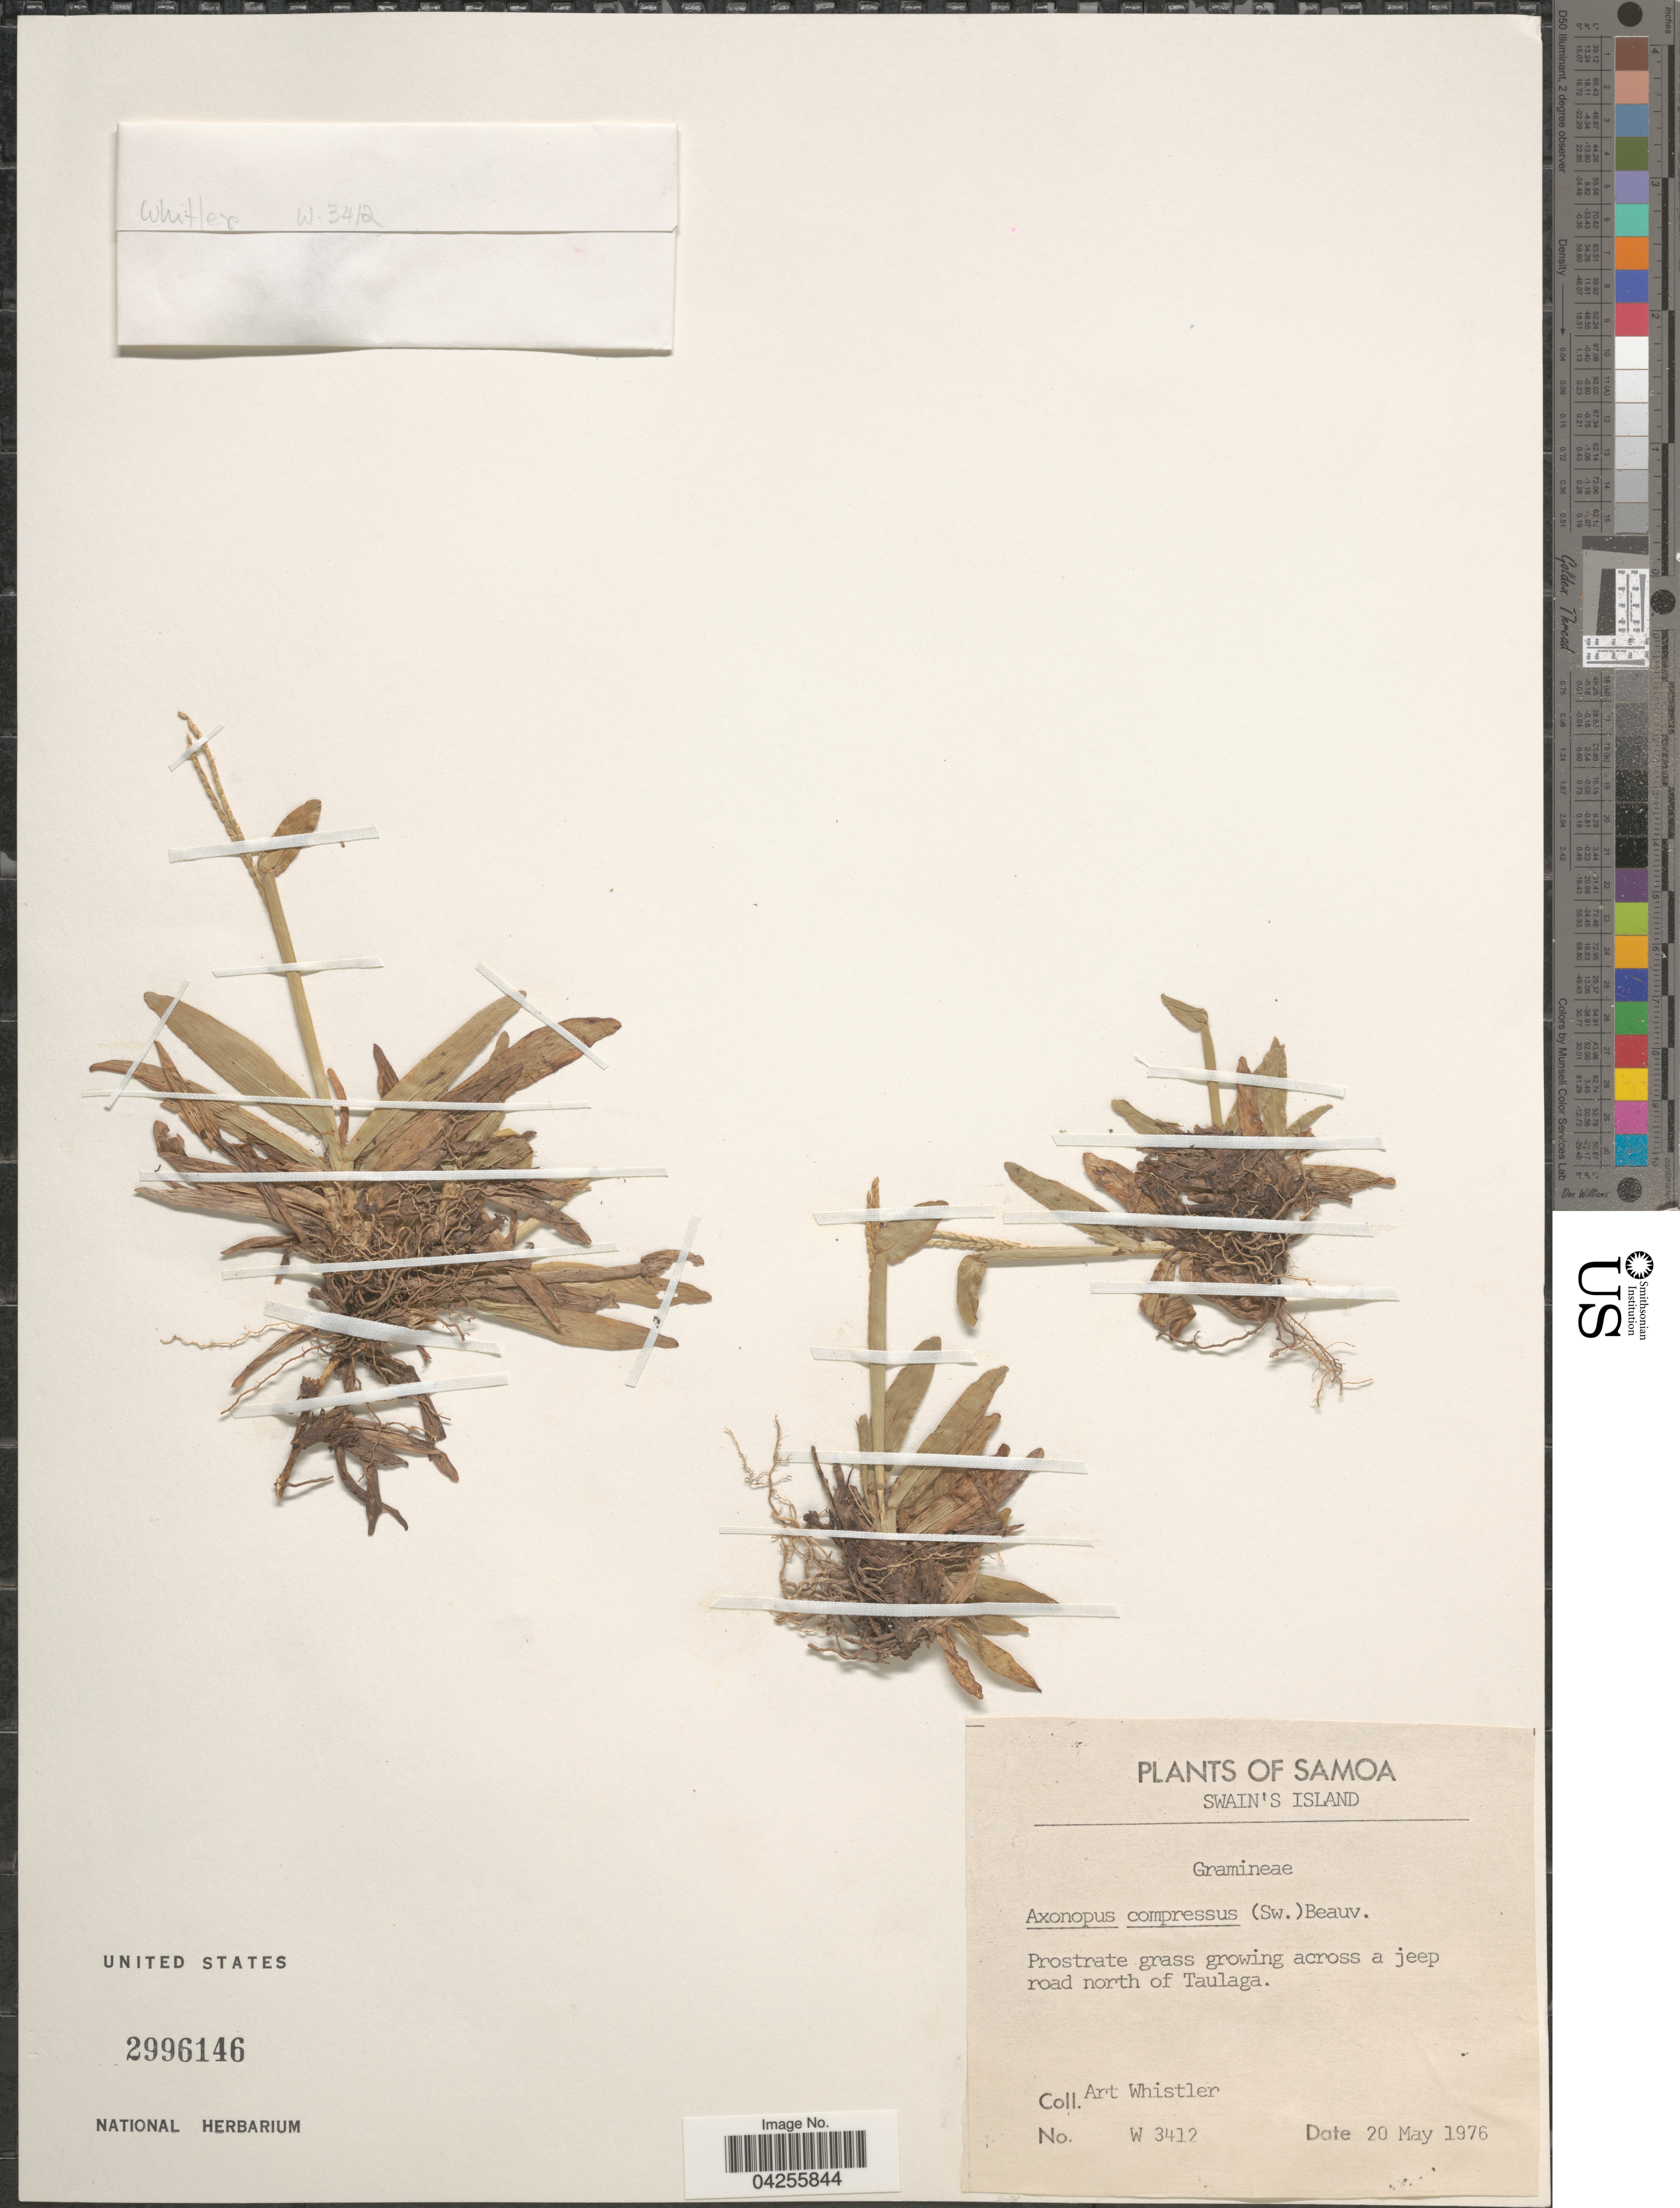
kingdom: Plantae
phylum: Tracheophyta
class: Liliopsida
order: Poales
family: Poaceae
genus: Axonopus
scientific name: Axonopus compressus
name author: (Sw.) P. Beauv.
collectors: A. Whistler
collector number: W3412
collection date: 1976-05-20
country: American Samoa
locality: Samoa. Swain's Island. Prostrate grass growing across a jeep road north of Taulaga.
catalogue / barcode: US 2996146